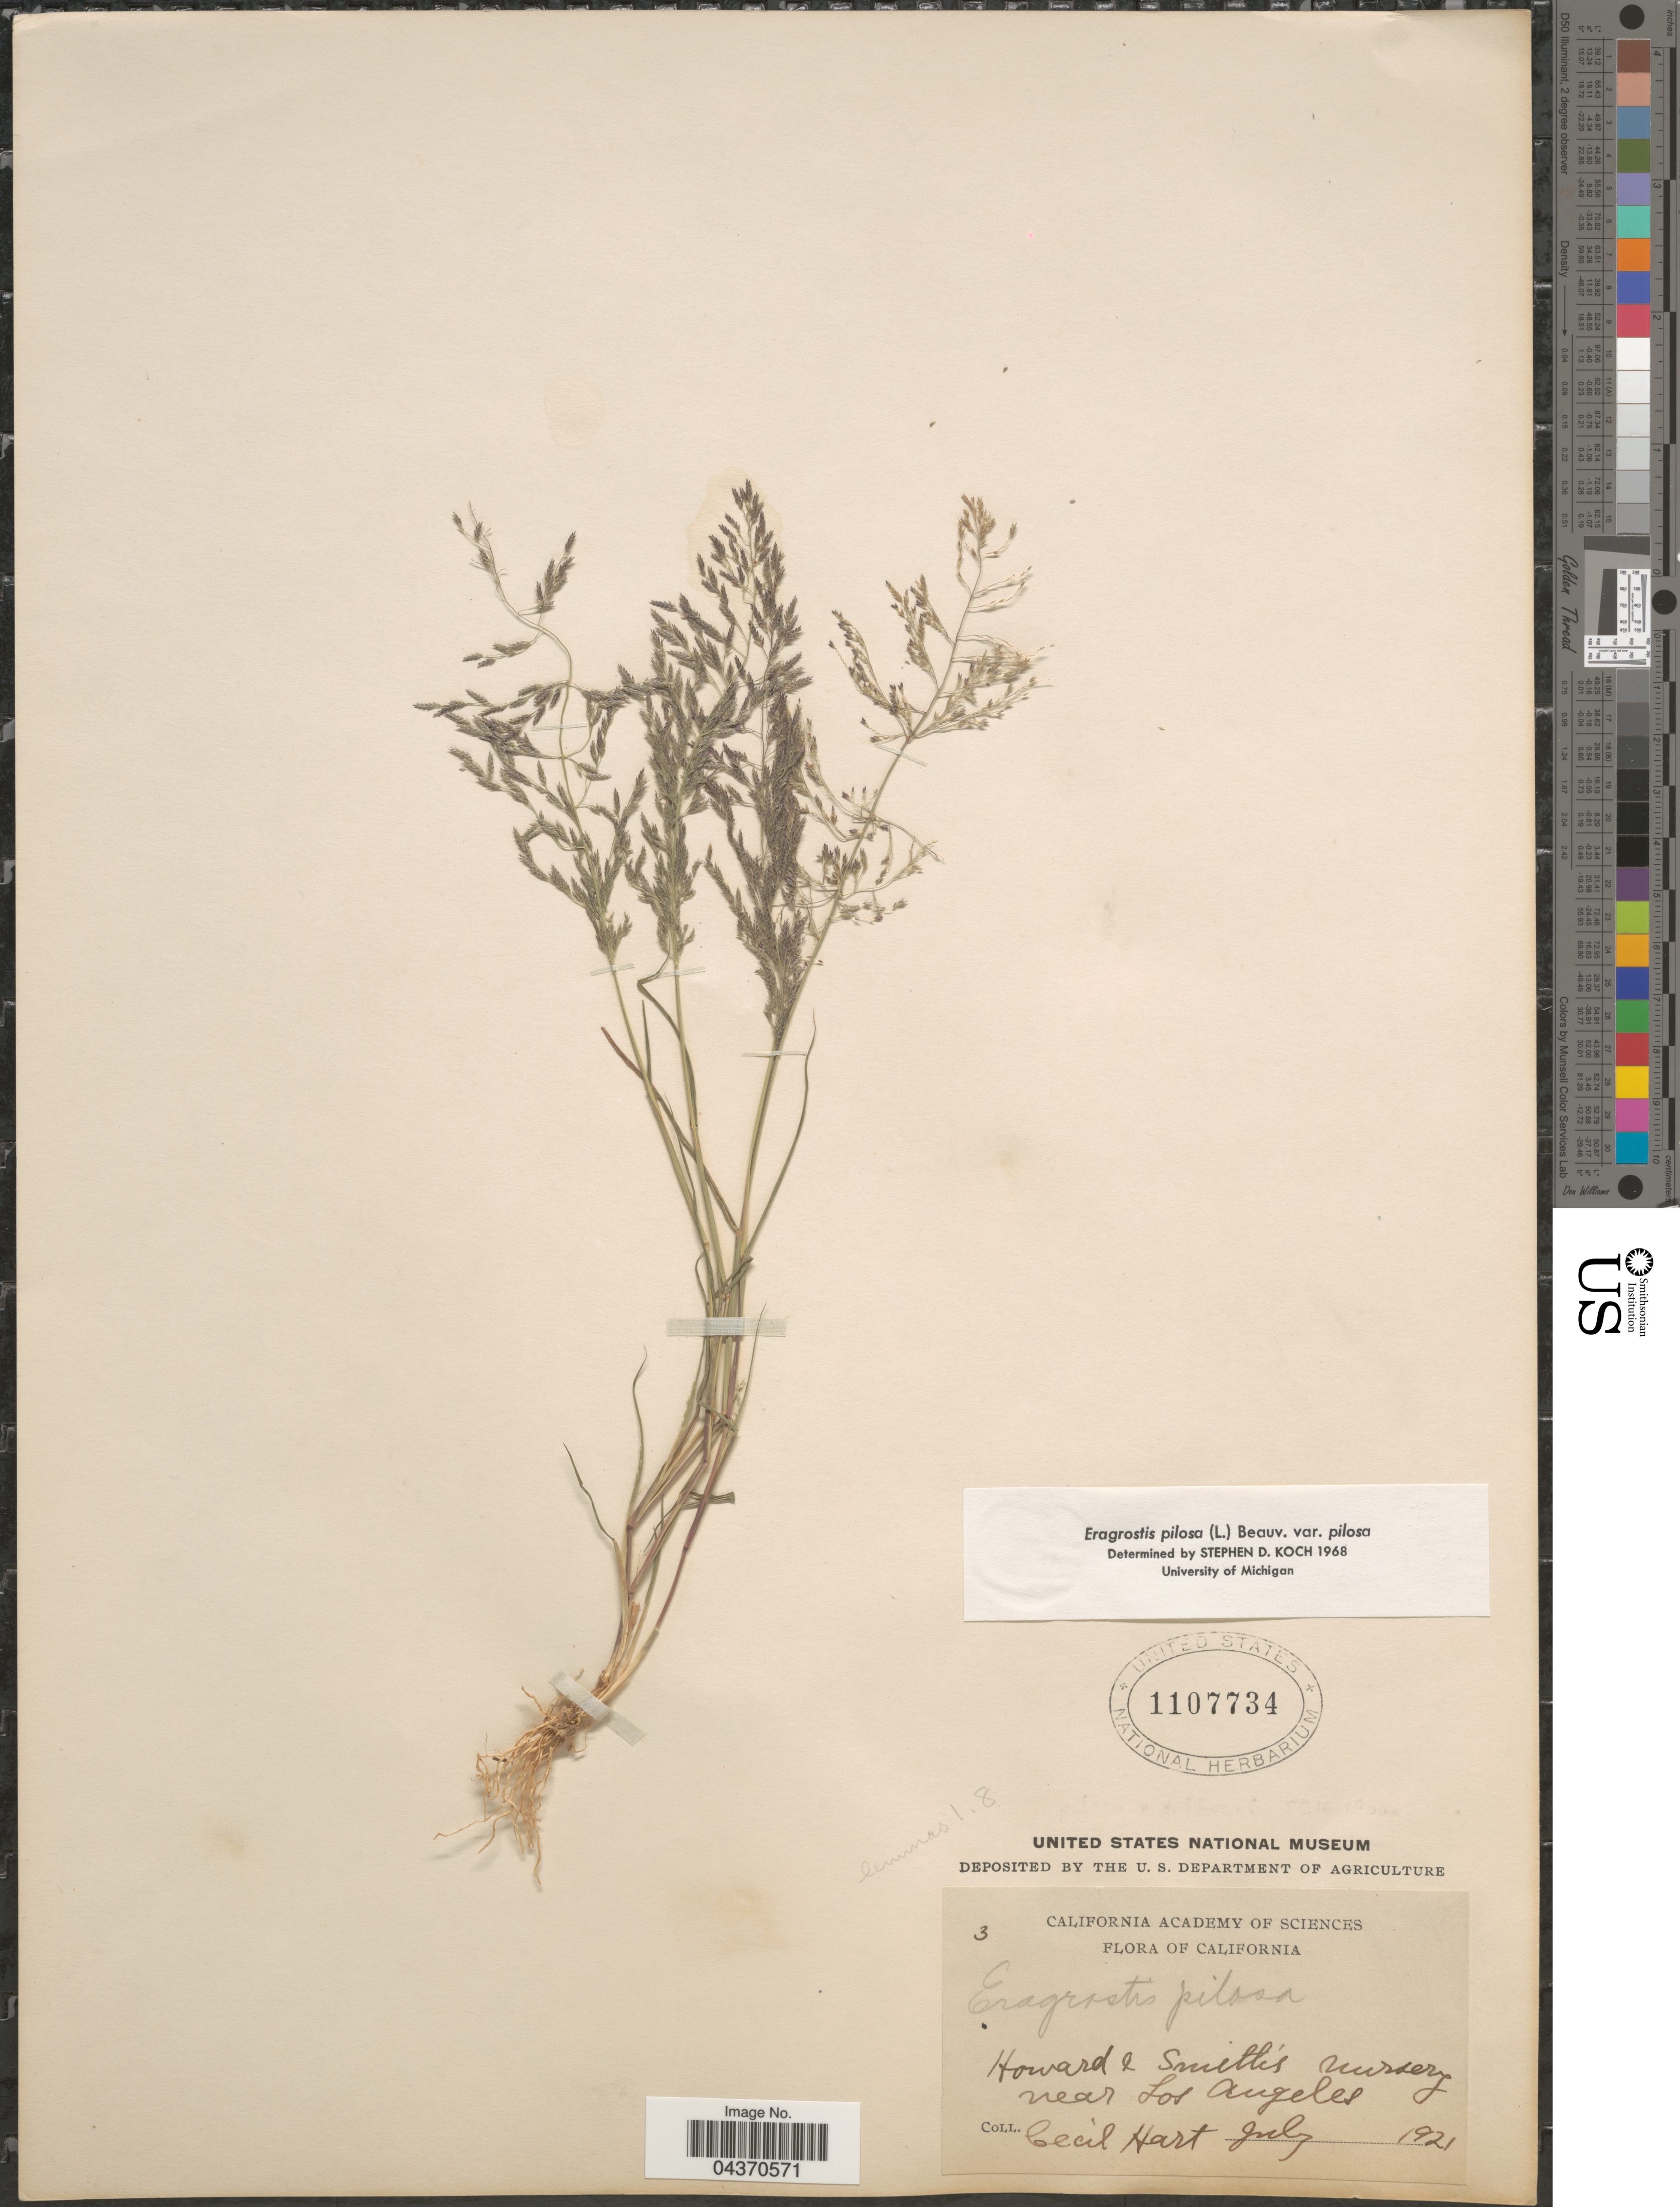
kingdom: Plantae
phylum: Tracheophyta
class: Liliopsida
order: Poales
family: Poaceae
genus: Eragrostis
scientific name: Eragrostis pilosa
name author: (L.) P. Beauv.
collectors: C. Hart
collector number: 3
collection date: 1921-07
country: United States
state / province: California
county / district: Los Angeles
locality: Howard & Smith's Nursery near Los Angeles.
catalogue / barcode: US 1107734